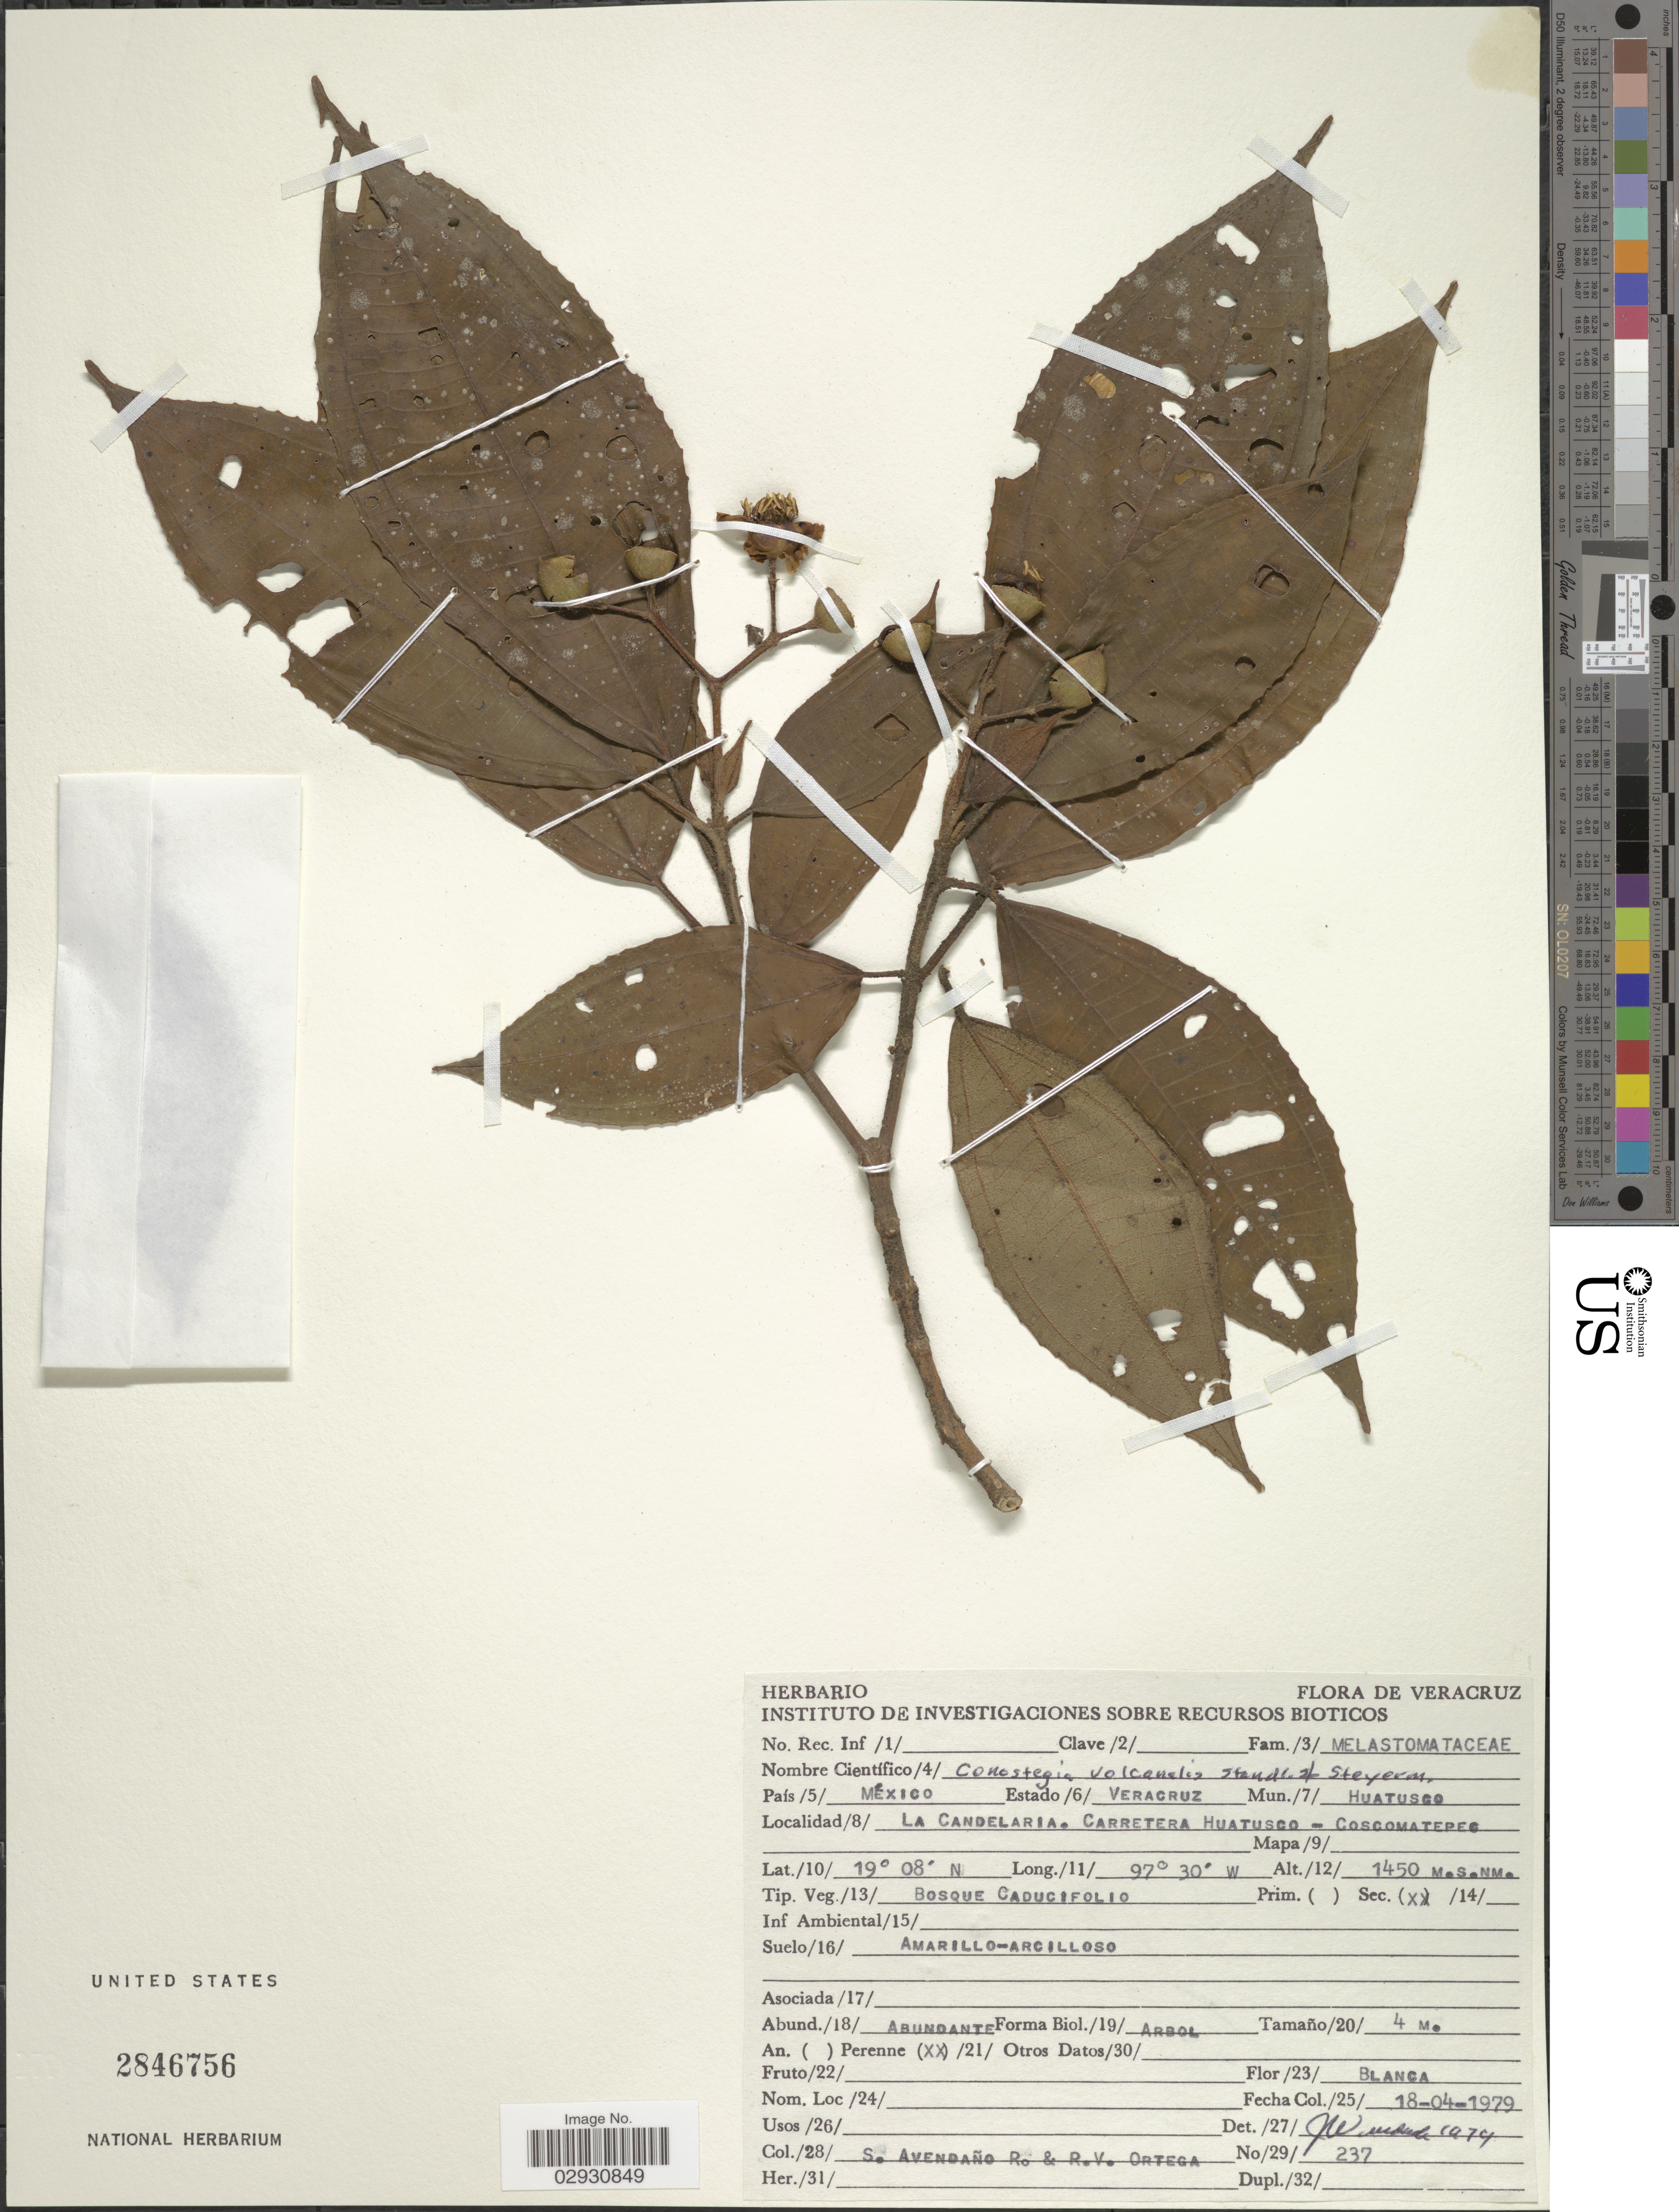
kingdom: Plantae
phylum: Tracheophyta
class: Magnoliopsida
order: Myrtales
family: Melastomataceae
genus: Conostegia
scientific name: Conostegia volcanalis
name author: Standl. & Steyerm.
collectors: S. Avendano R. & R. V. Ortega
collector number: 237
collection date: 1979-04-18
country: Mexico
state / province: Veracruz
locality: Estado Veracruz. Mun. Huatusco. La Candelaria. Carretera Huatusco - Coscomatepec.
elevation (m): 1450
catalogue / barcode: US 2846756